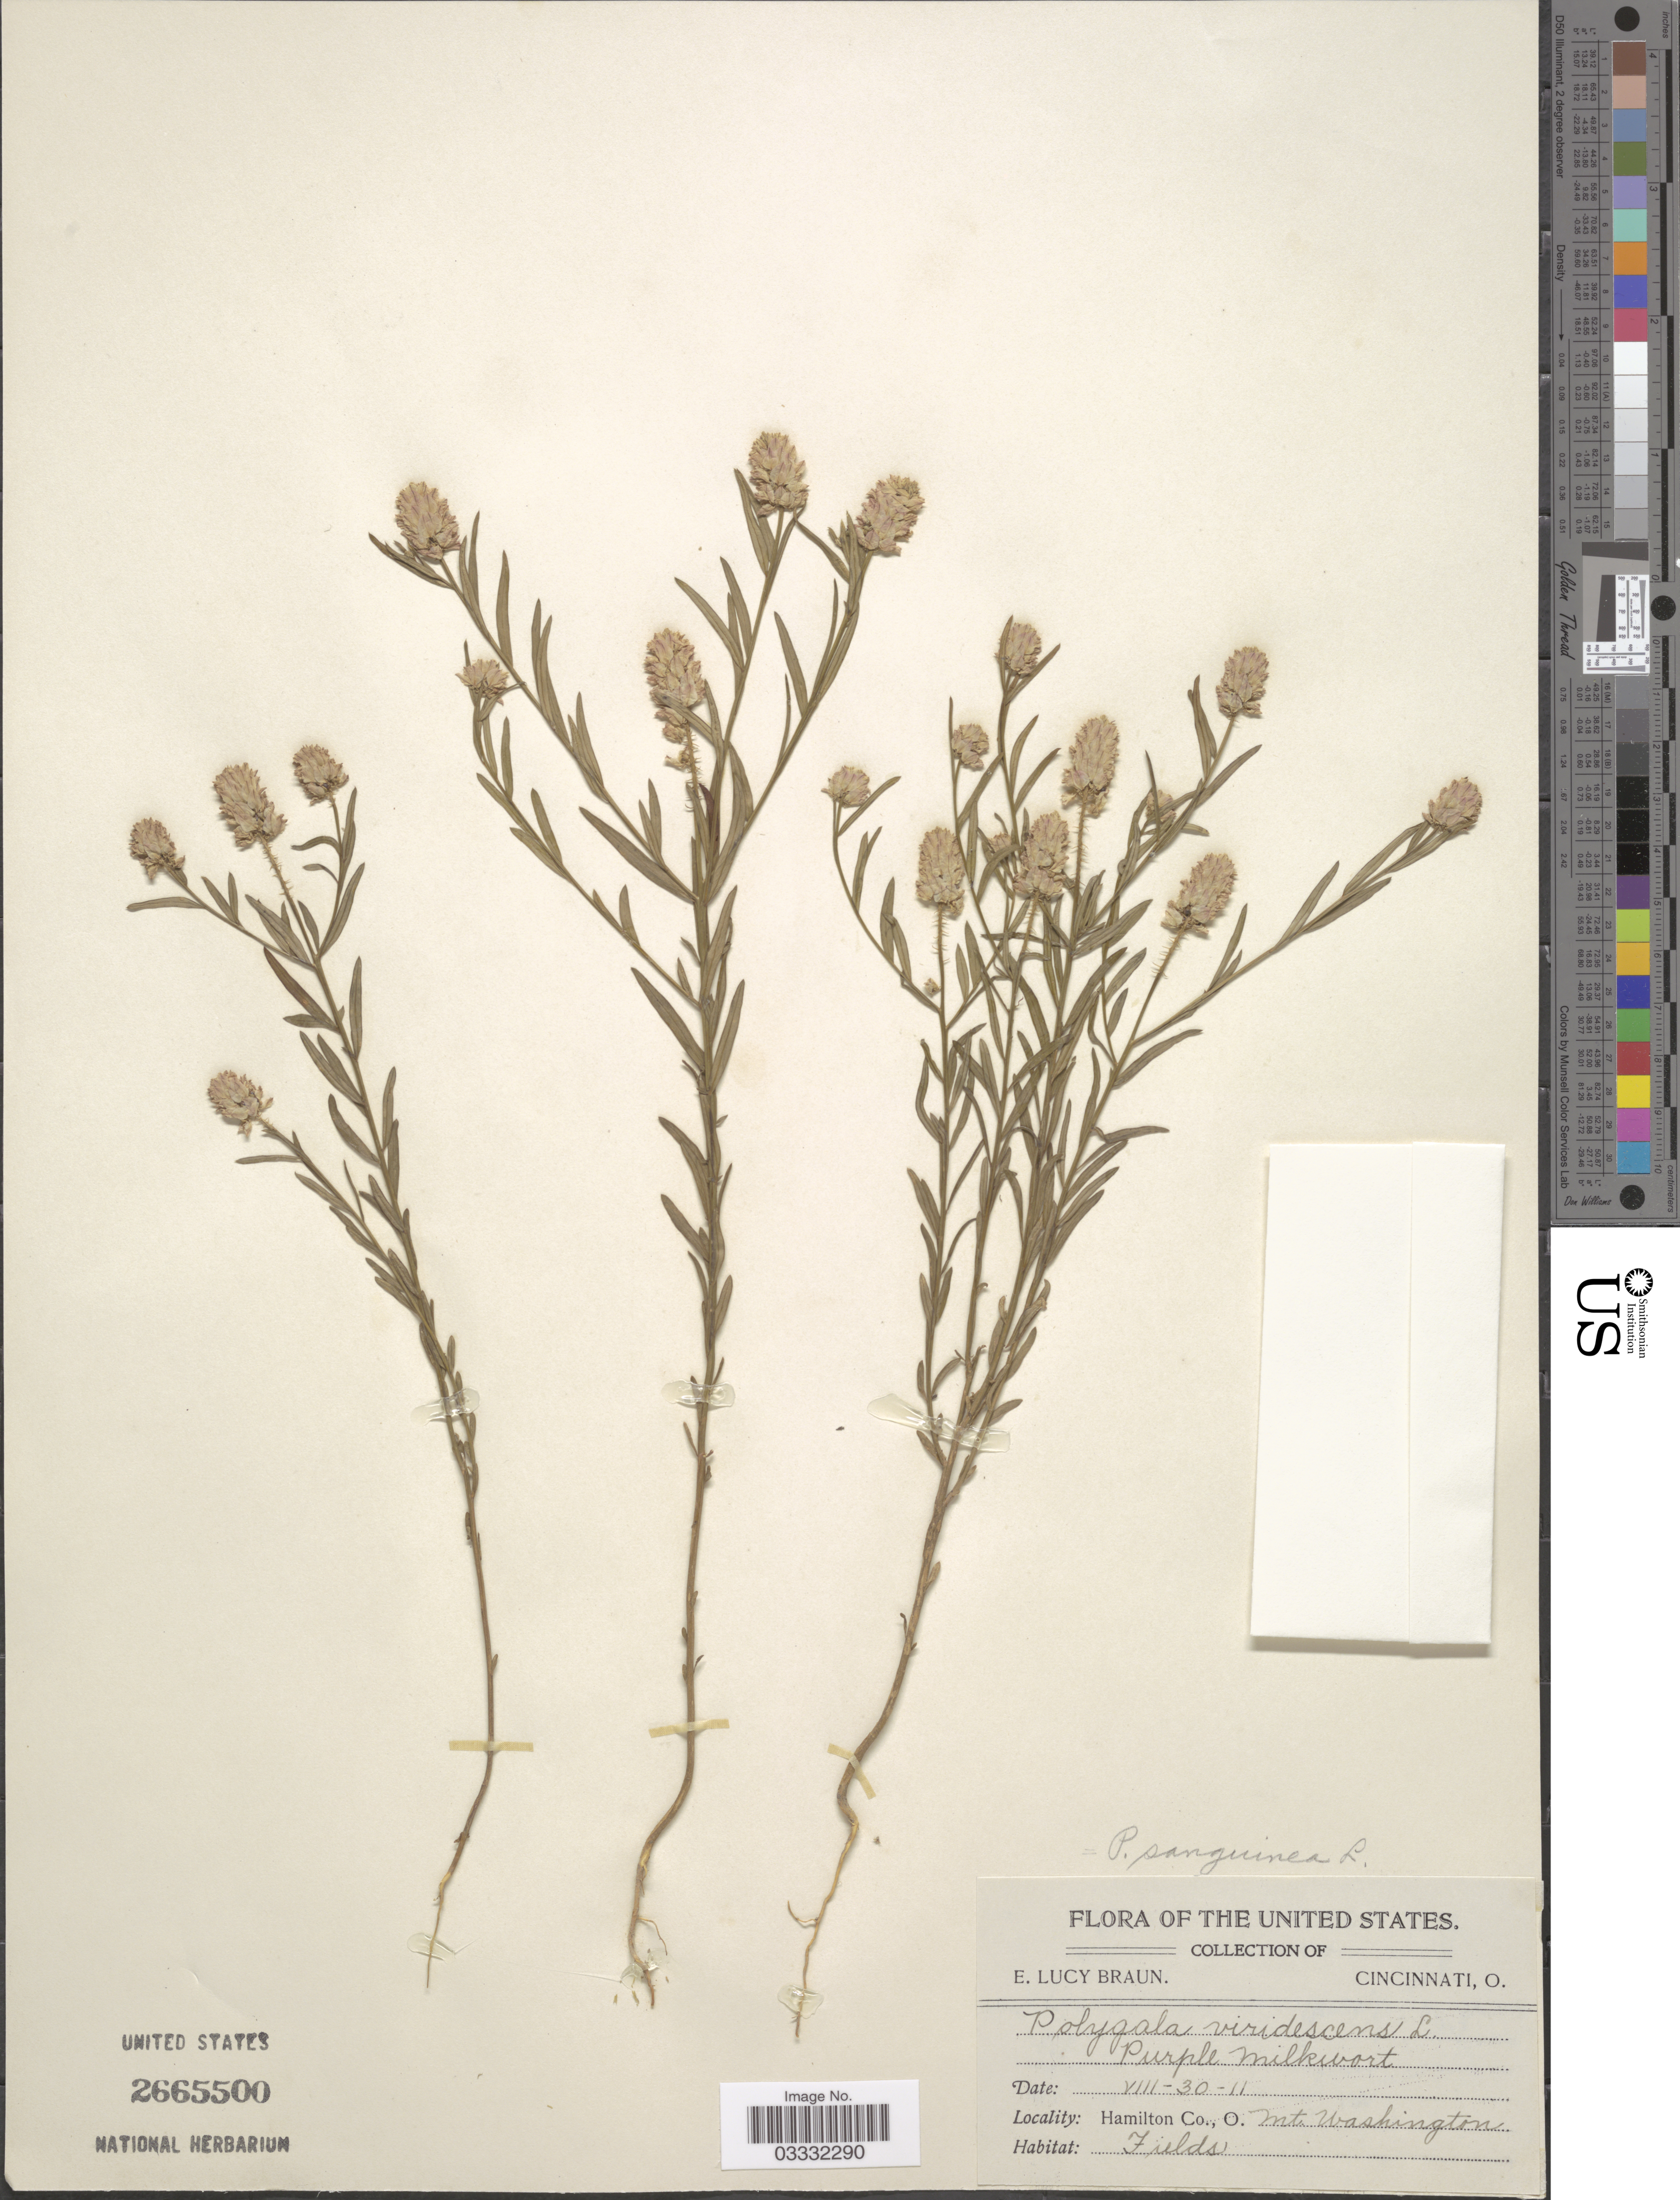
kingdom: Plantae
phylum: Tracheophyta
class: Magnoliopsida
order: Fabales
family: Polygalaceae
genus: Polygala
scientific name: Polygala sanguinea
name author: L.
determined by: Strong, Mark T., (BOT), Smithsonian Institution - National Museum of Natural History (UNITED STATES)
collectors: E. L. Braun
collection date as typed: Transcribed d/m/y: 30/8/11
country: United States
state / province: Ohio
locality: Hamilton Co. Mt. Washington.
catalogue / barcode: US 2665500